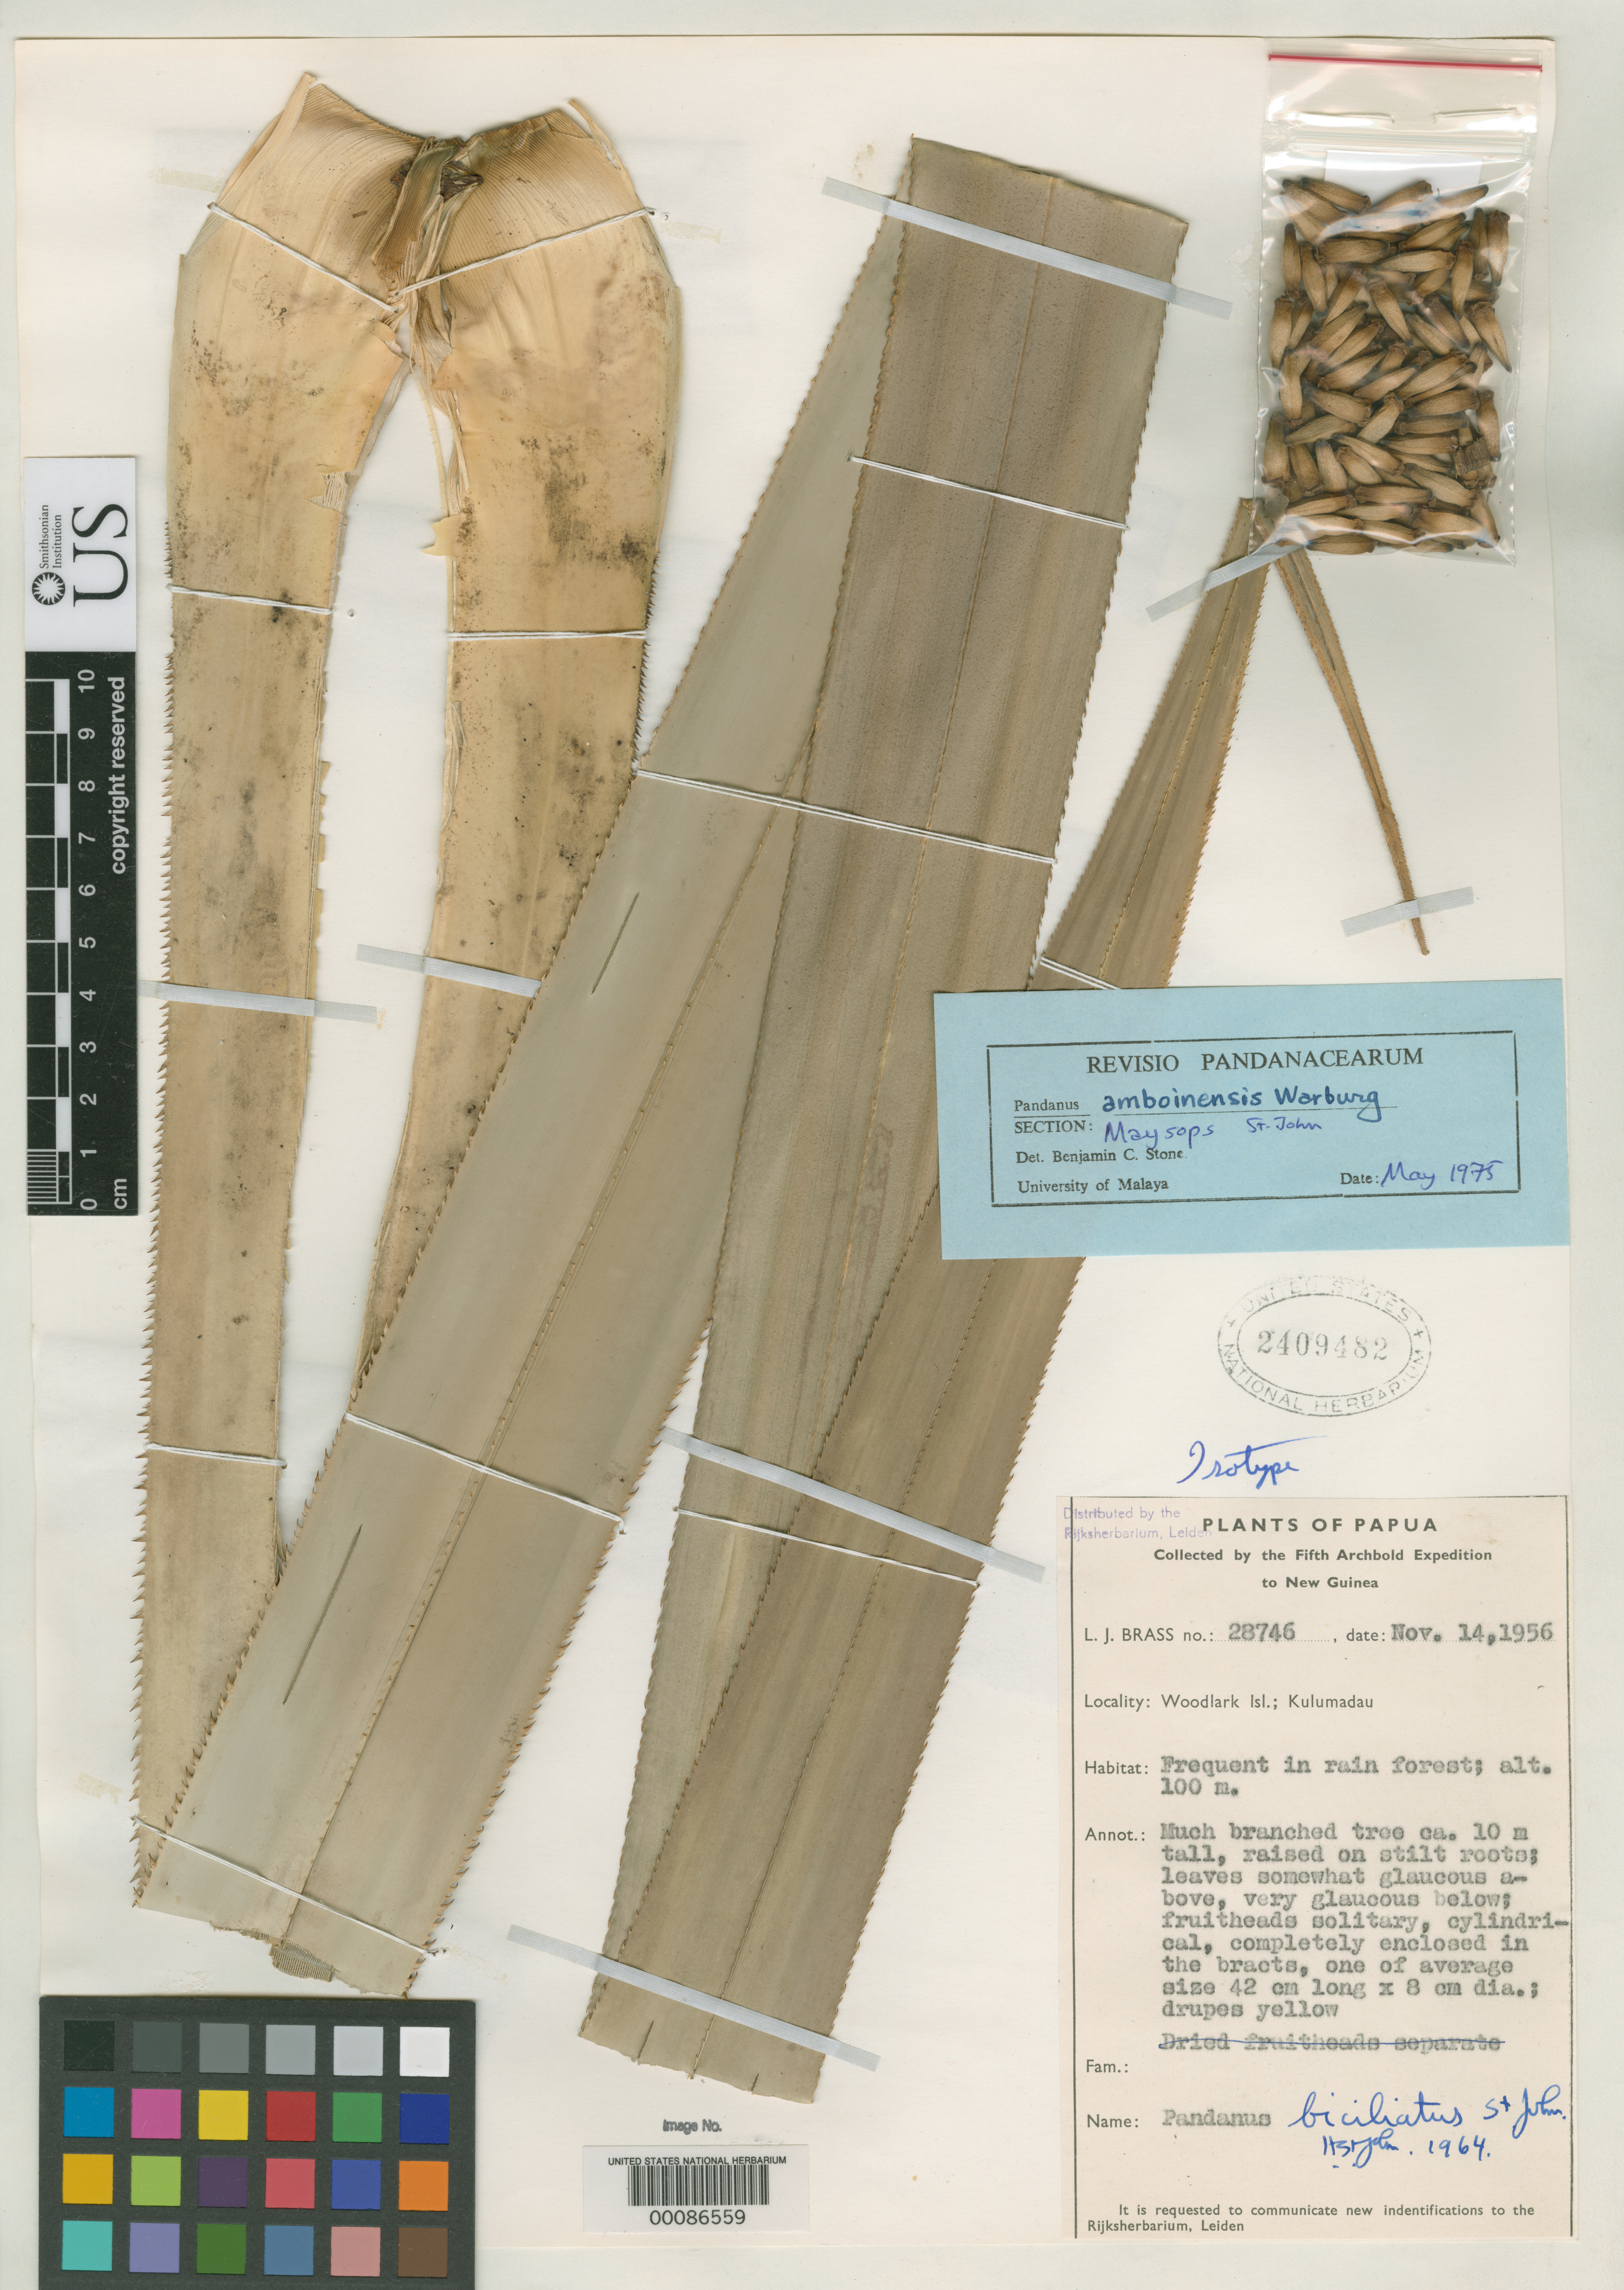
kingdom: Plantae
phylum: Tracheophyta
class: Liliopsida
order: Pandanales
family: Pandanaceae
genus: Pandanus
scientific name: Pandanus biciliatus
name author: H. St. John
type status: Isotype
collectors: L. J. Brass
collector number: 28746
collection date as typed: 14 Nov 1956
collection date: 1956-11-14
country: Papua New Guinea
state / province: Milne Bay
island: Woodlark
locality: Kulumadau. [Trobriand Is.]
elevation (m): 100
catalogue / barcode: US 2409482